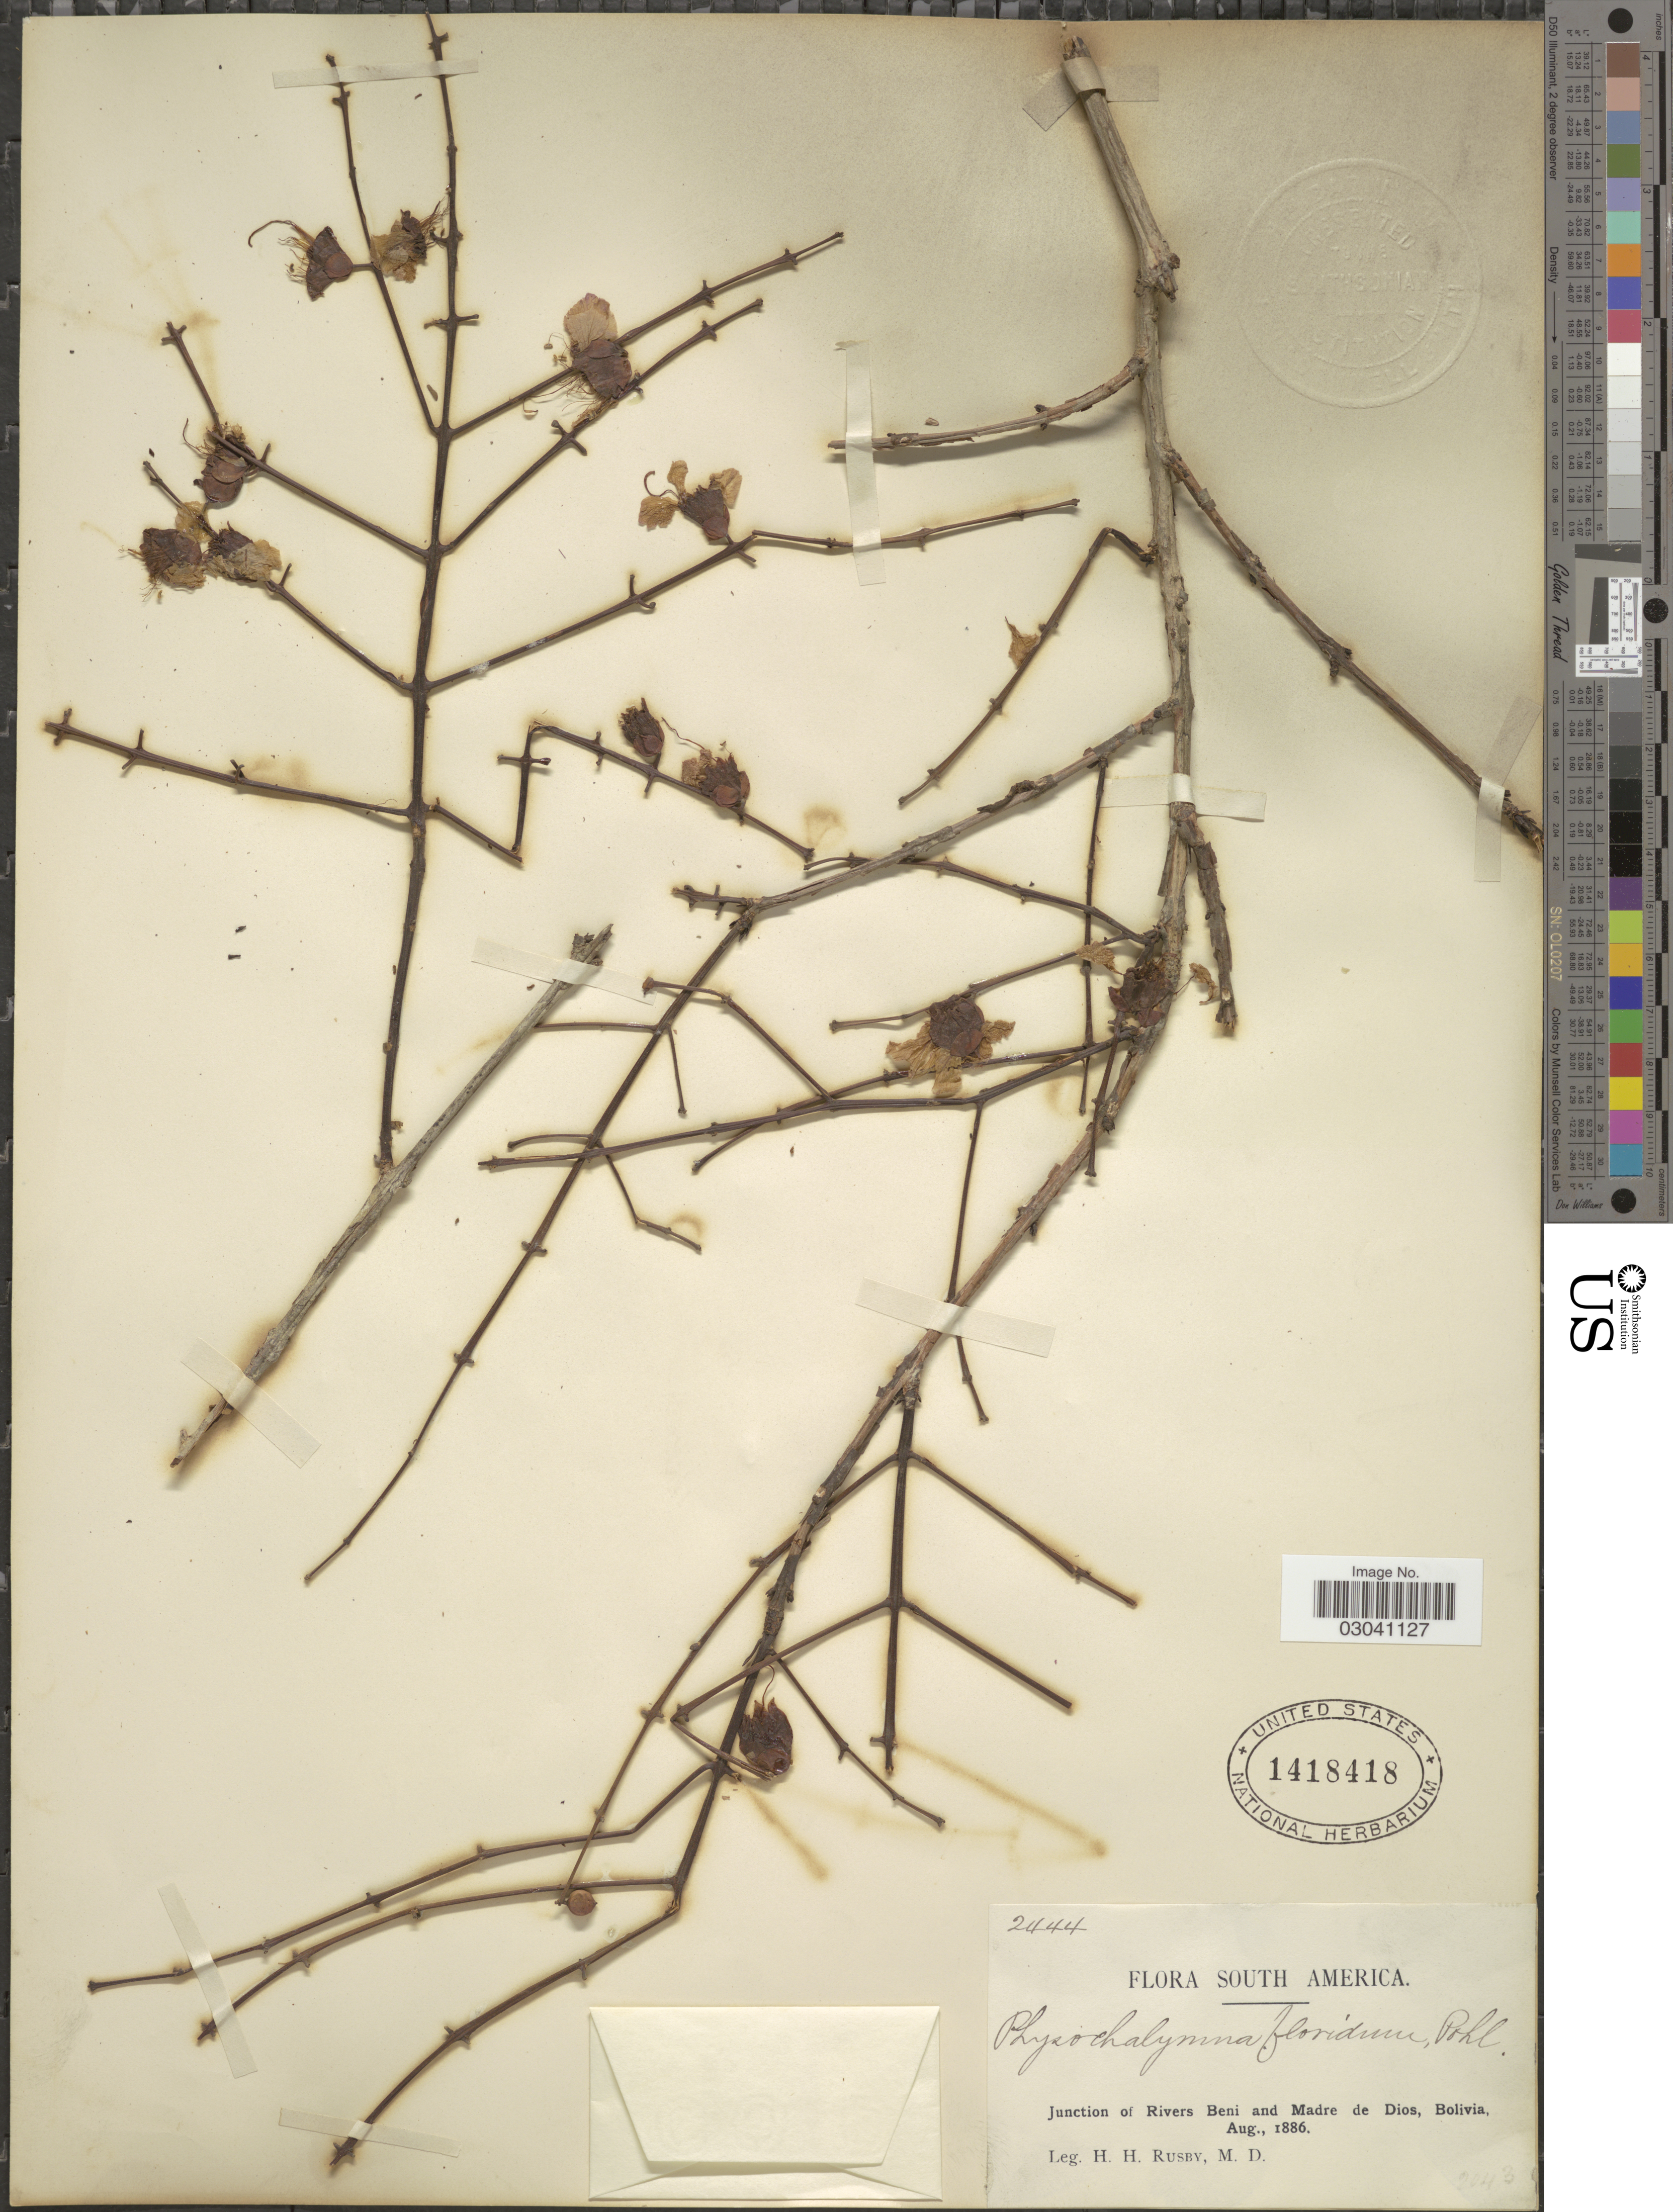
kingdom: Plantae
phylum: Tracheophyta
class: Magnoliopsida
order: Myrtales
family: Lythraceae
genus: Physocalymma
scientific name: Physocalymma scaberrimum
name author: Pohl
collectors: H. H. Rusby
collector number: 2444*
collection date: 1886-08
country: Bolivia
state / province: Beni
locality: Junction of Rivers Beni and Madre de Dios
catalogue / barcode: US 1418418